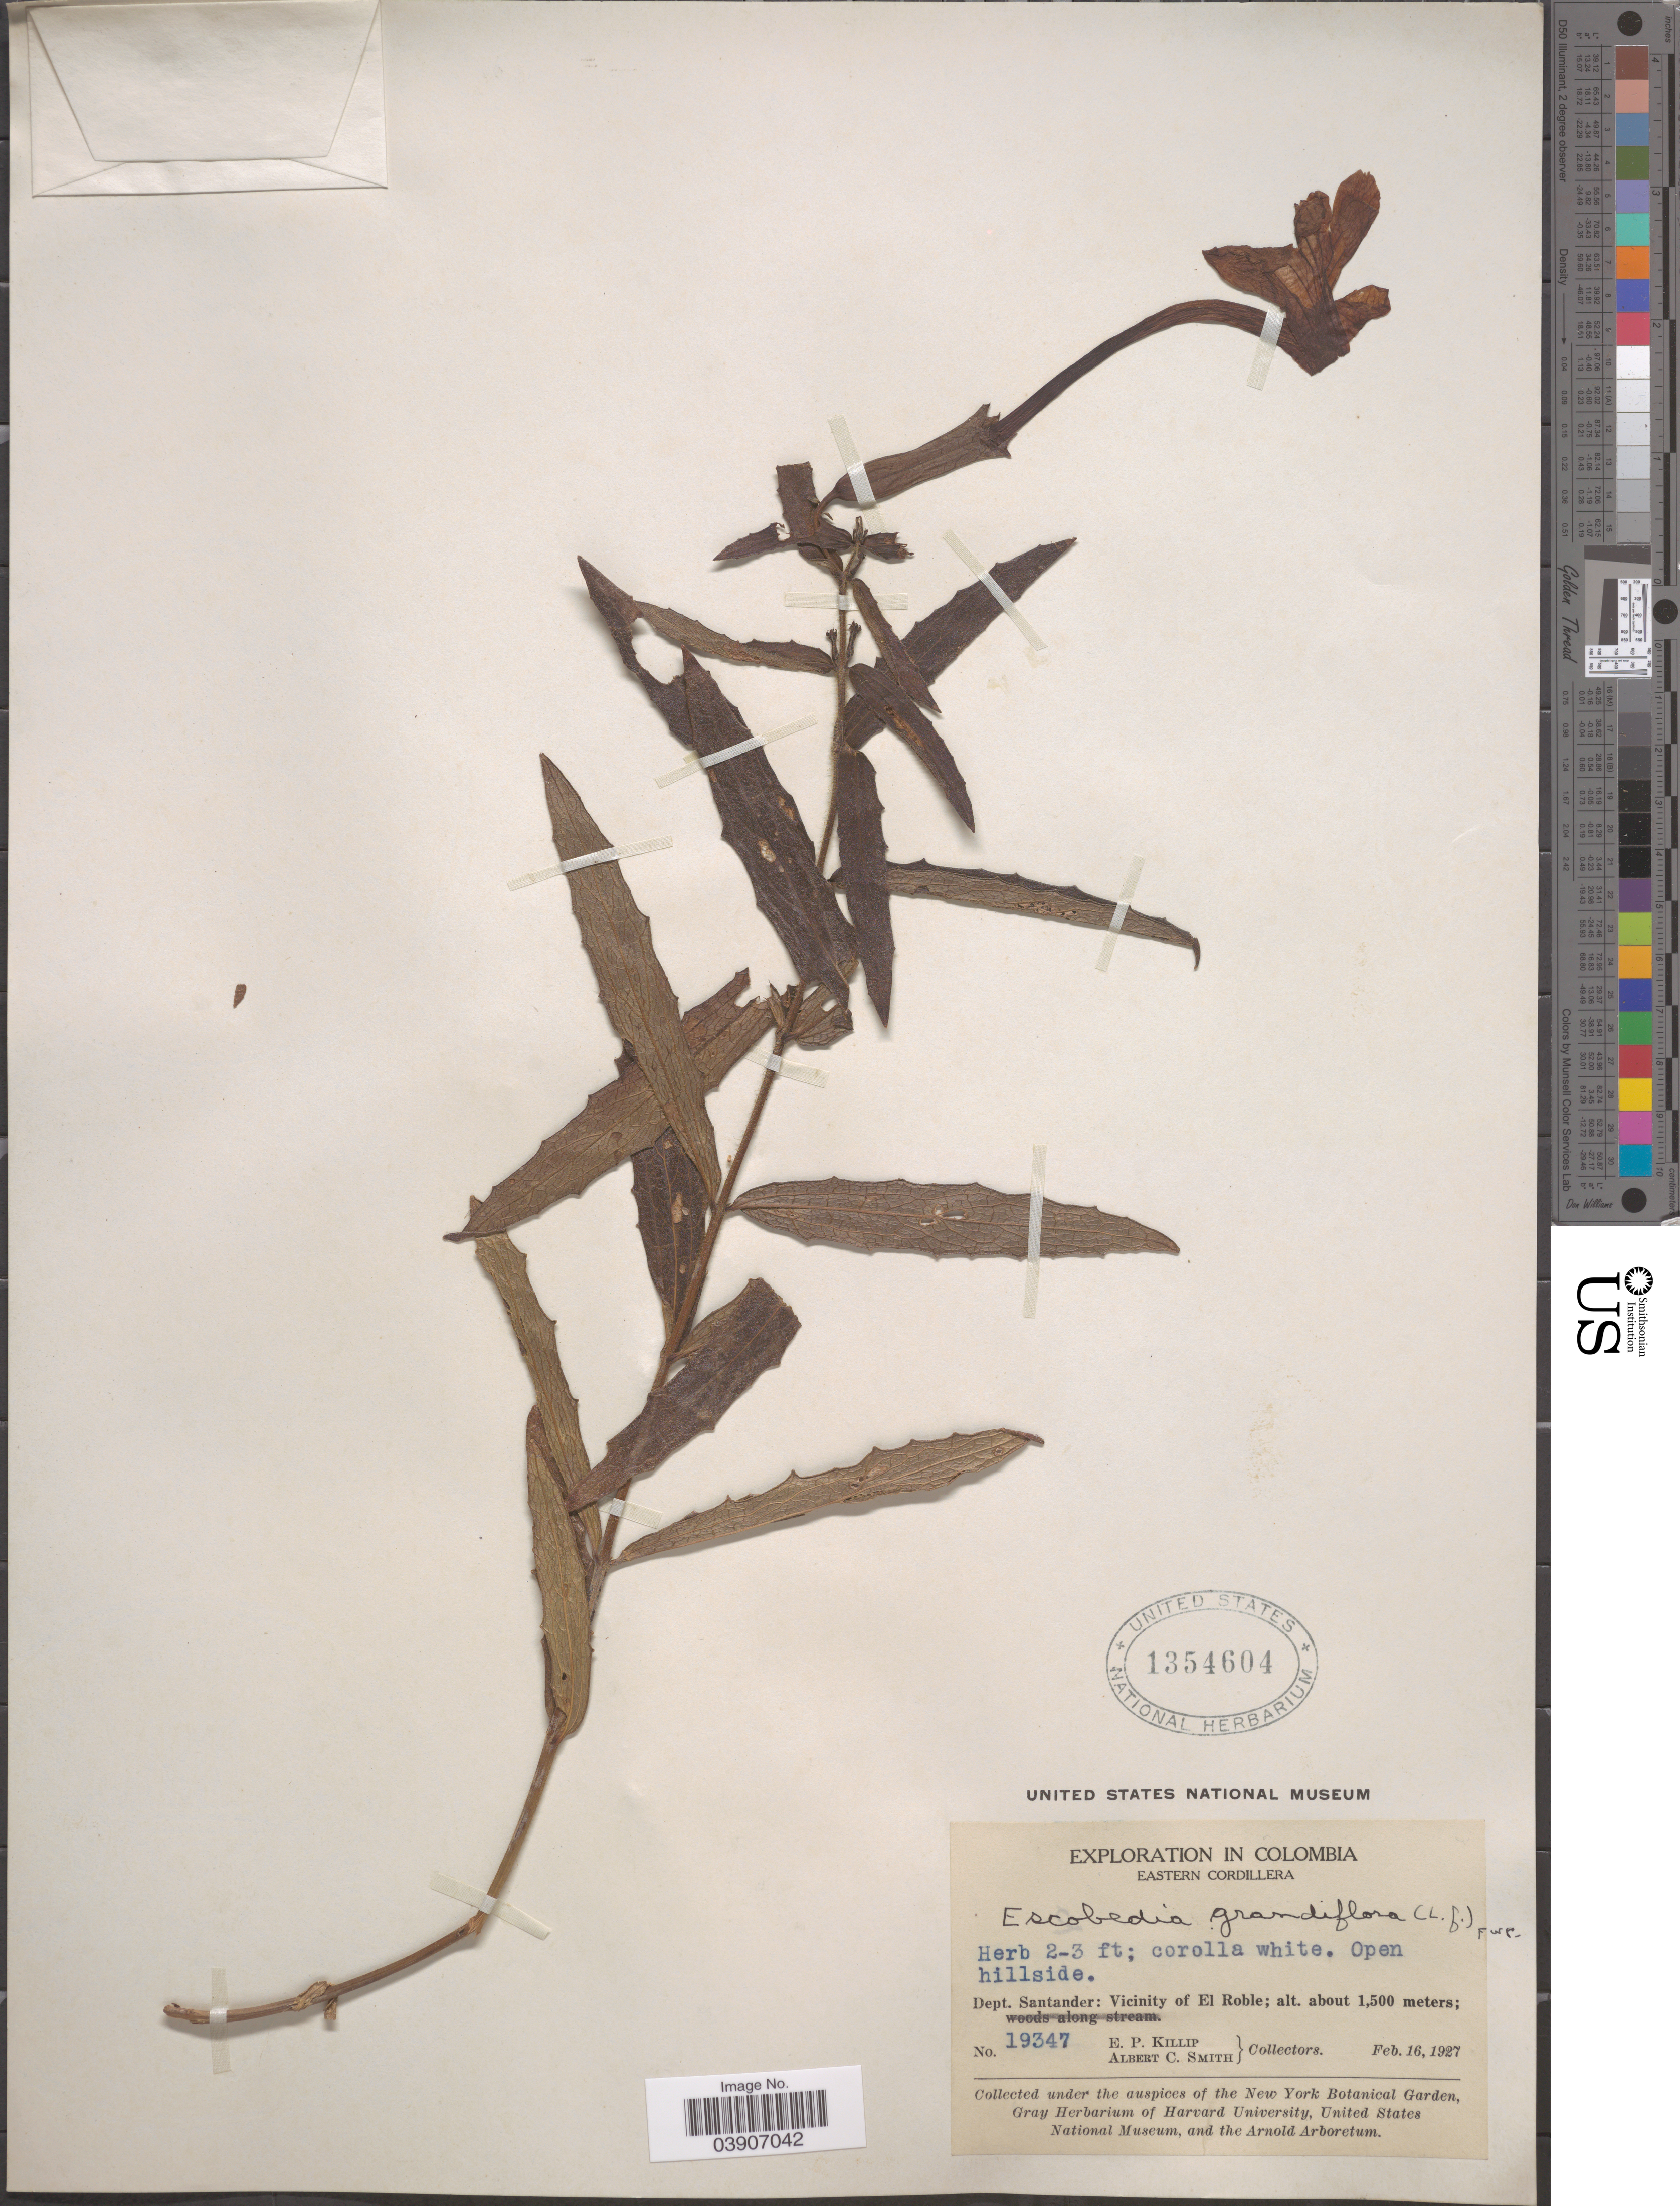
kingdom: Plantae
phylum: Tracheophyta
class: Magnoliopsida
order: Lamiales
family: Orobanchaceae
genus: Escobedia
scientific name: Escobedia grandiflora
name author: (L. f.) Kuntze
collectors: E. P. Killip & A. C. Smith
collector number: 19347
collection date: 1927-02-16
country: Colombia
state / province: Santander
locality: Eastern Cordillera. Dept. Santander: Vicinity of El Roble.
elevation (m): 1500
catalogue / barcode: US 1354604